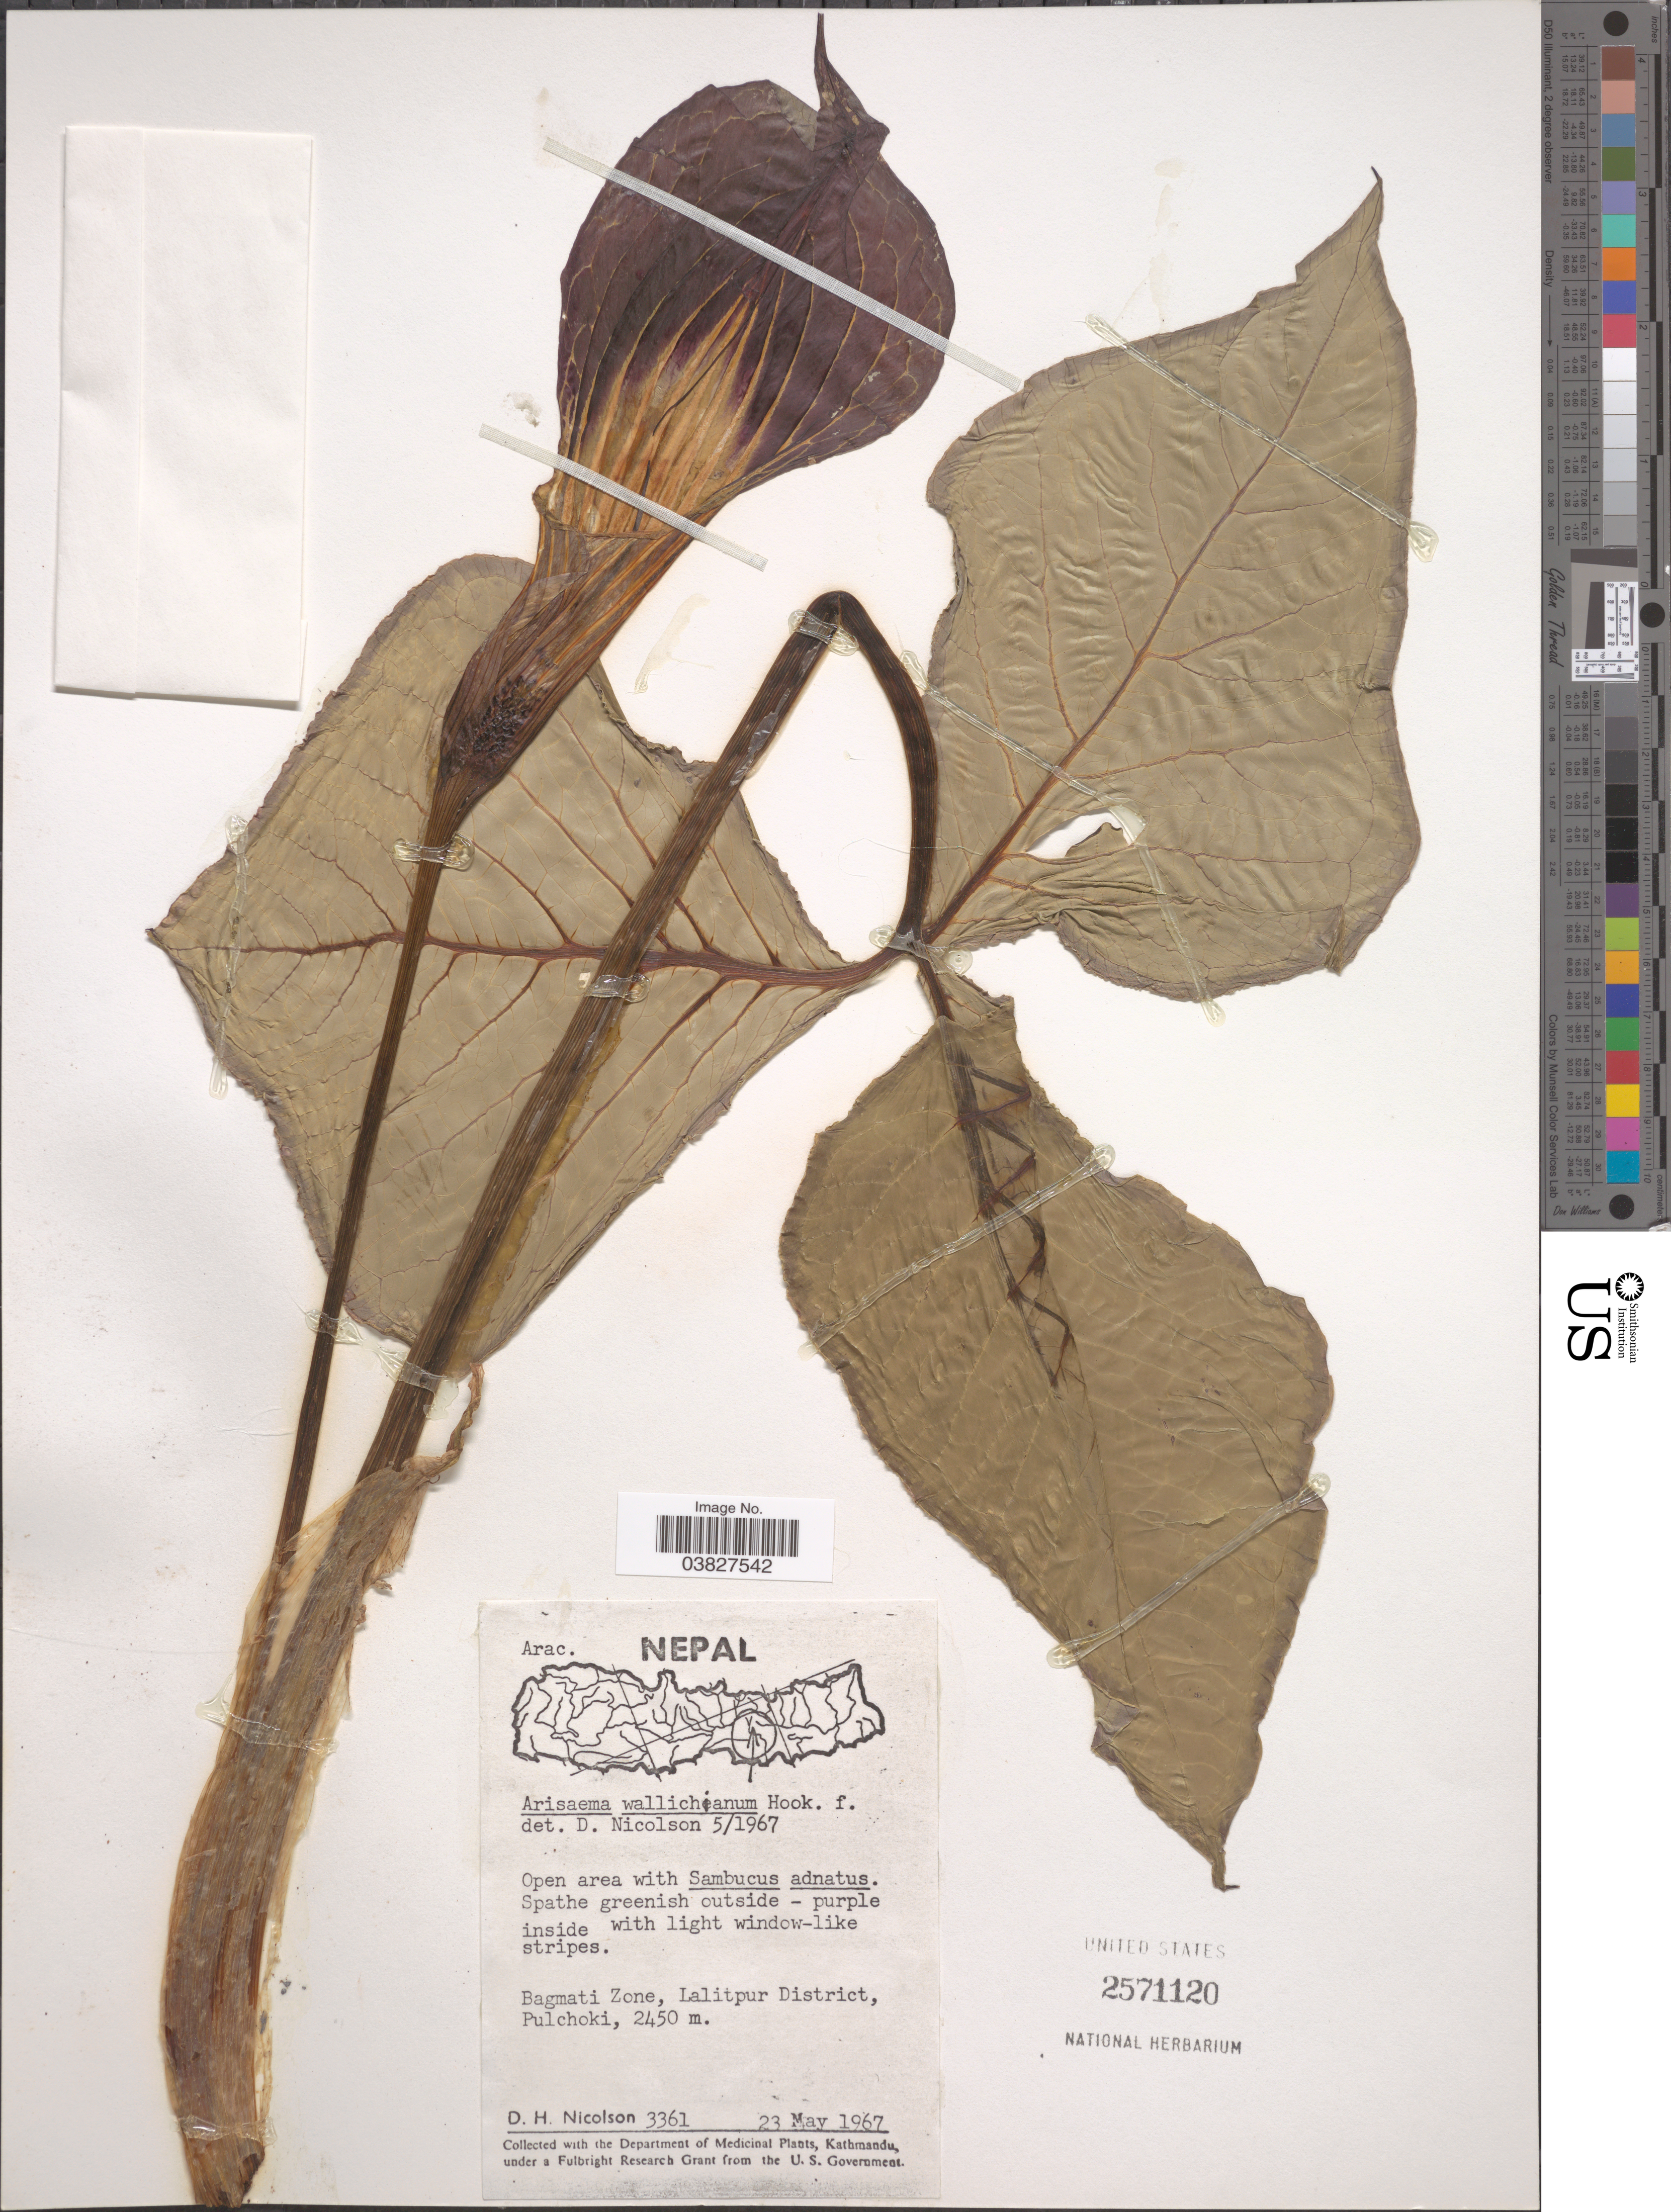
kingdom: Plantae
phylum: Tracheophyta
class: Liliopsida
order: Alismatales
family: Araceae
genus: Arisaema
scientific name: Arisaema propinquum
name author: Schott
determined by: Ma, Zheng Xu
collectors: D. H. Nicolson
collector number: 3361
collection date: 1967-05-23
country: Nepal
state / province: Bagmati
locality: Bagmati Zone, Lalitpur District, Pulchoki.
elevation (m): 2450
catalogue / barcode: US 2571120